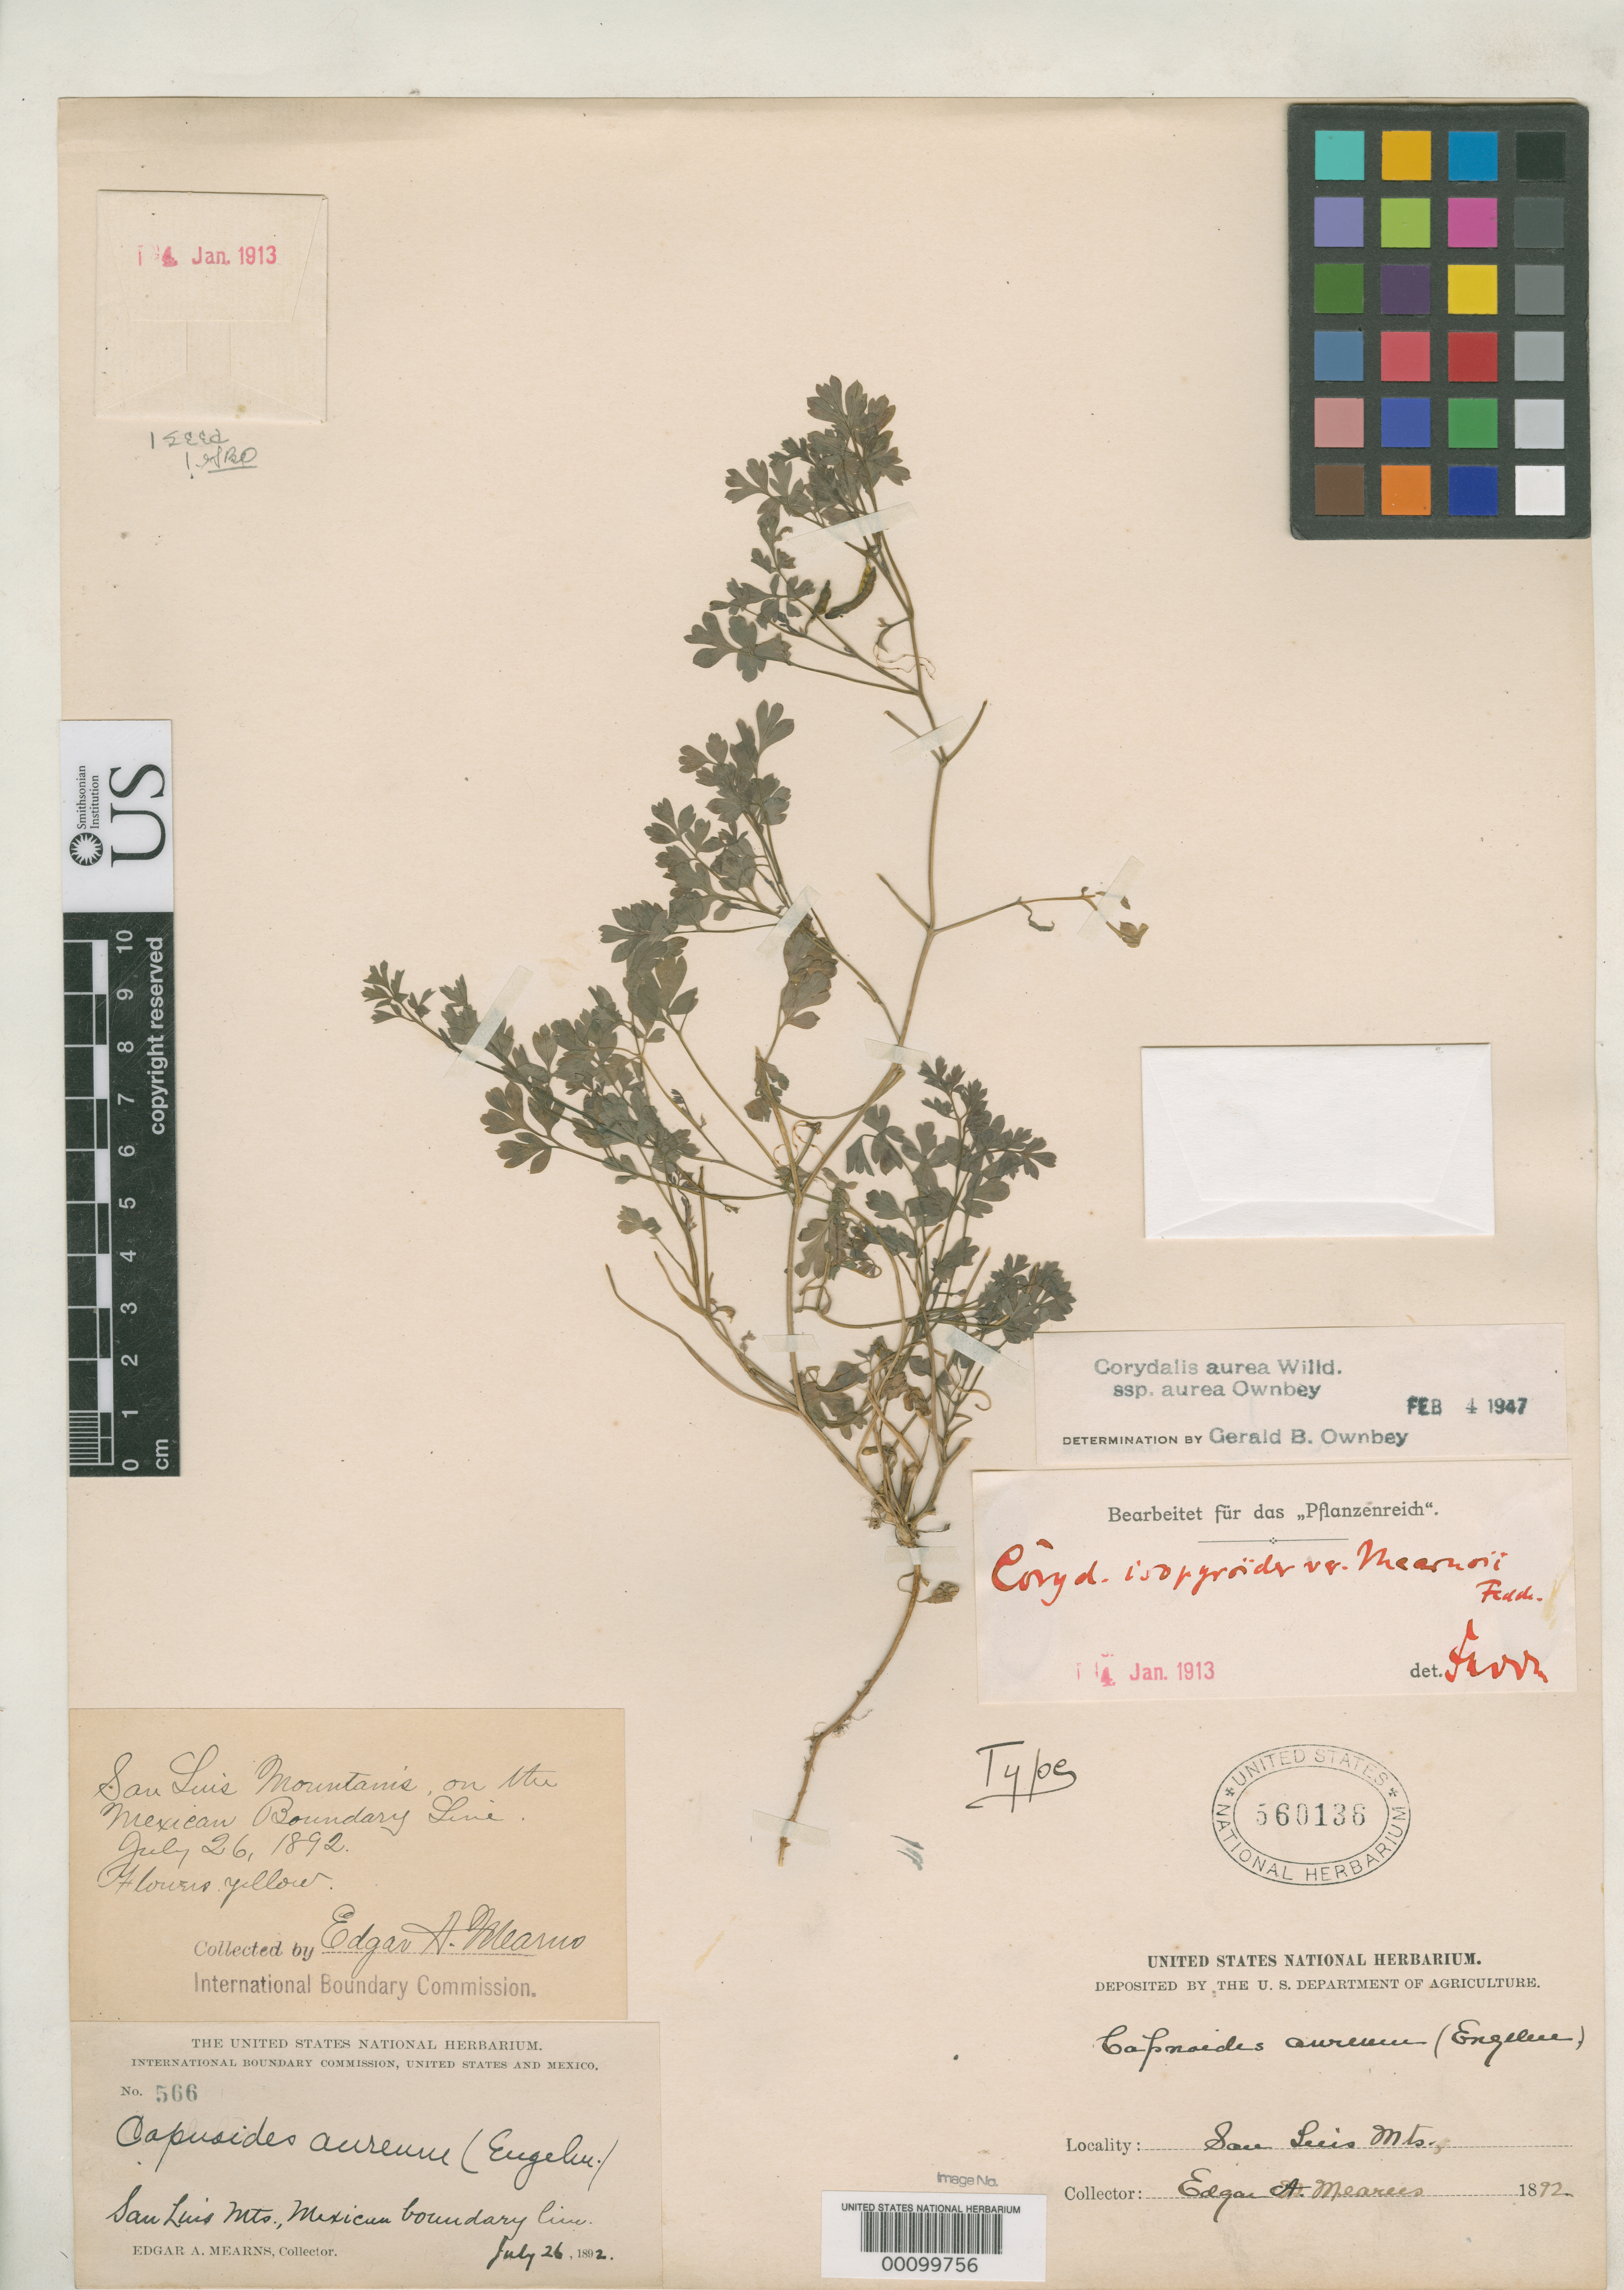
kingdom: Plantae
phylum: Tracheophyta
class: Magnoliopsida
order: Ranunculales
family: Papaveraceae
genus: Corydalis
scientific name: Corydalis isopyroides var. mearnsii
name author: Fedde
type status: Isotype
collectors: E. A. Mearns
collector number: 566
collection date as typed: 26 Jul 1892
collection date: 1892-07-26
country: United States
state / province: New Mexico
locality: San Luis Mts.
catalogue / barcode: US 560136